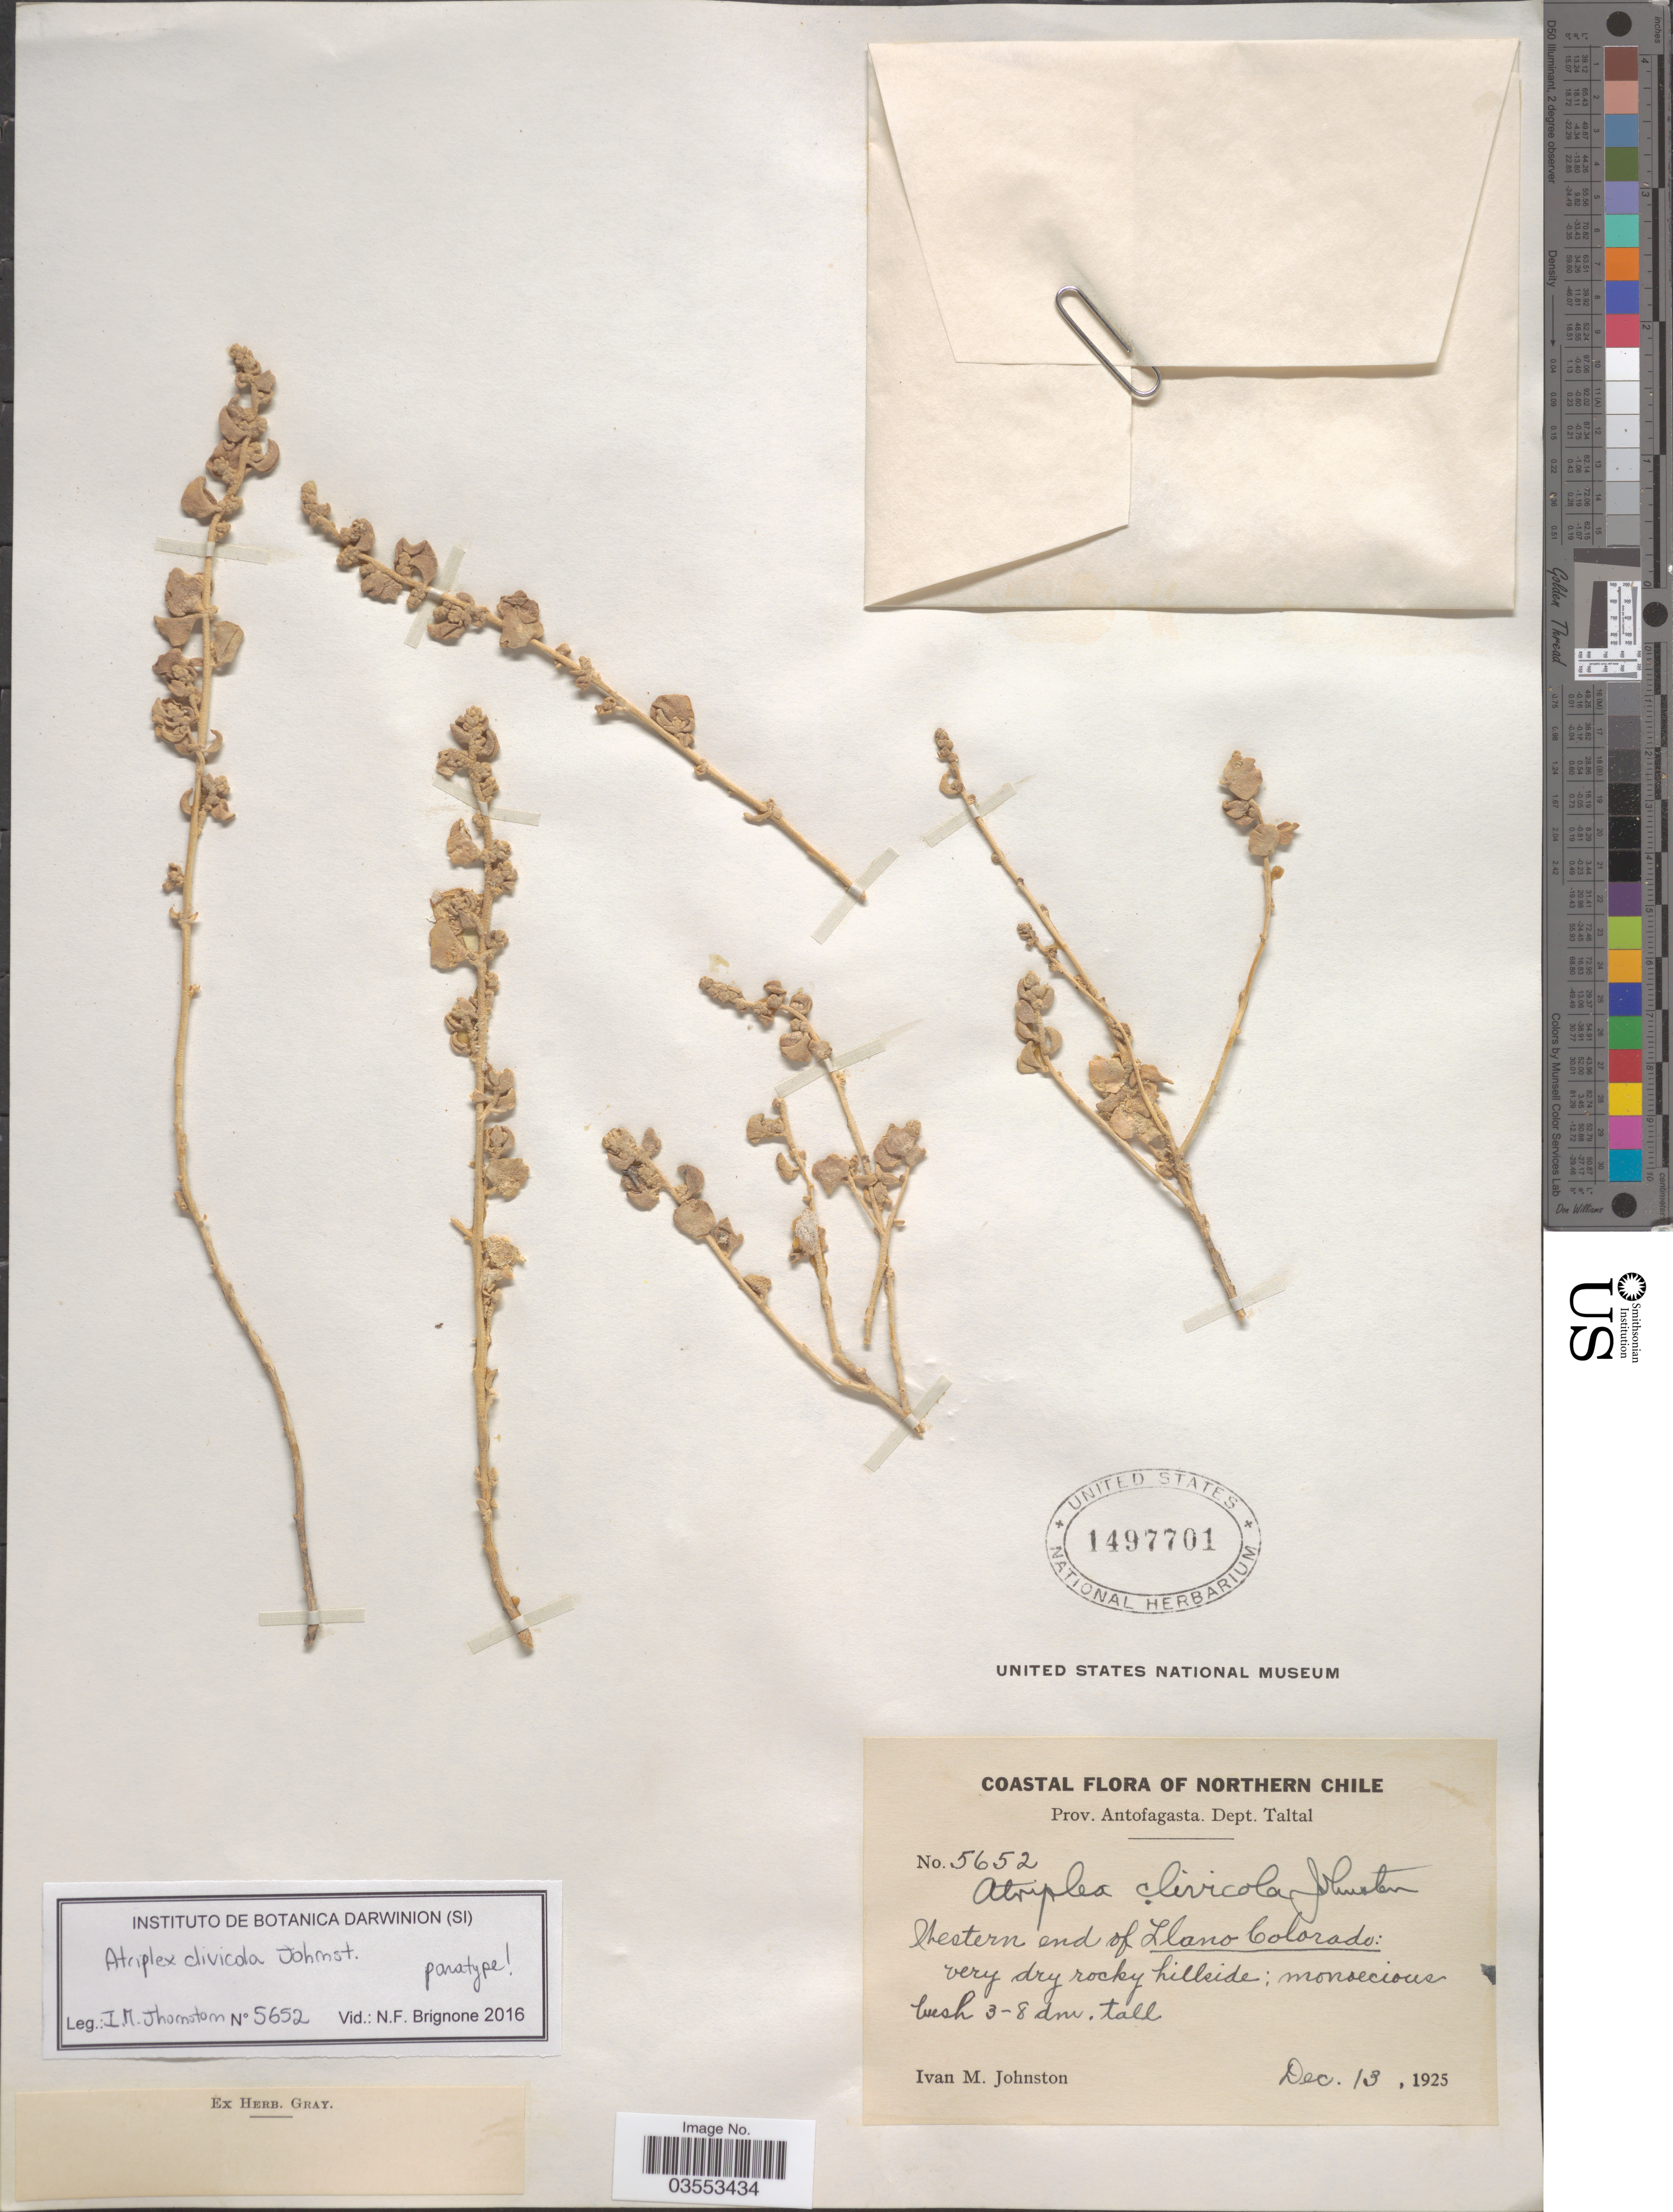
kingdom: Plantae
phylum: Tracheophyta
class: Magnoliopsida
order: Caryophyllales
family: Amaranthaceae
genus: Atriplex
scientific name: Atriplex clivicola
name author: I.M. Johnst.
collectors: I.M. Johnston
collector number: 5652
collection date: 1925-12-13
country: Chile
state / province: Antofagasta (II)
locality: Coastal Northern Chile. Dept. Taltal. Western end of Llano Colorado.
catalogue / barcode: US 1497701